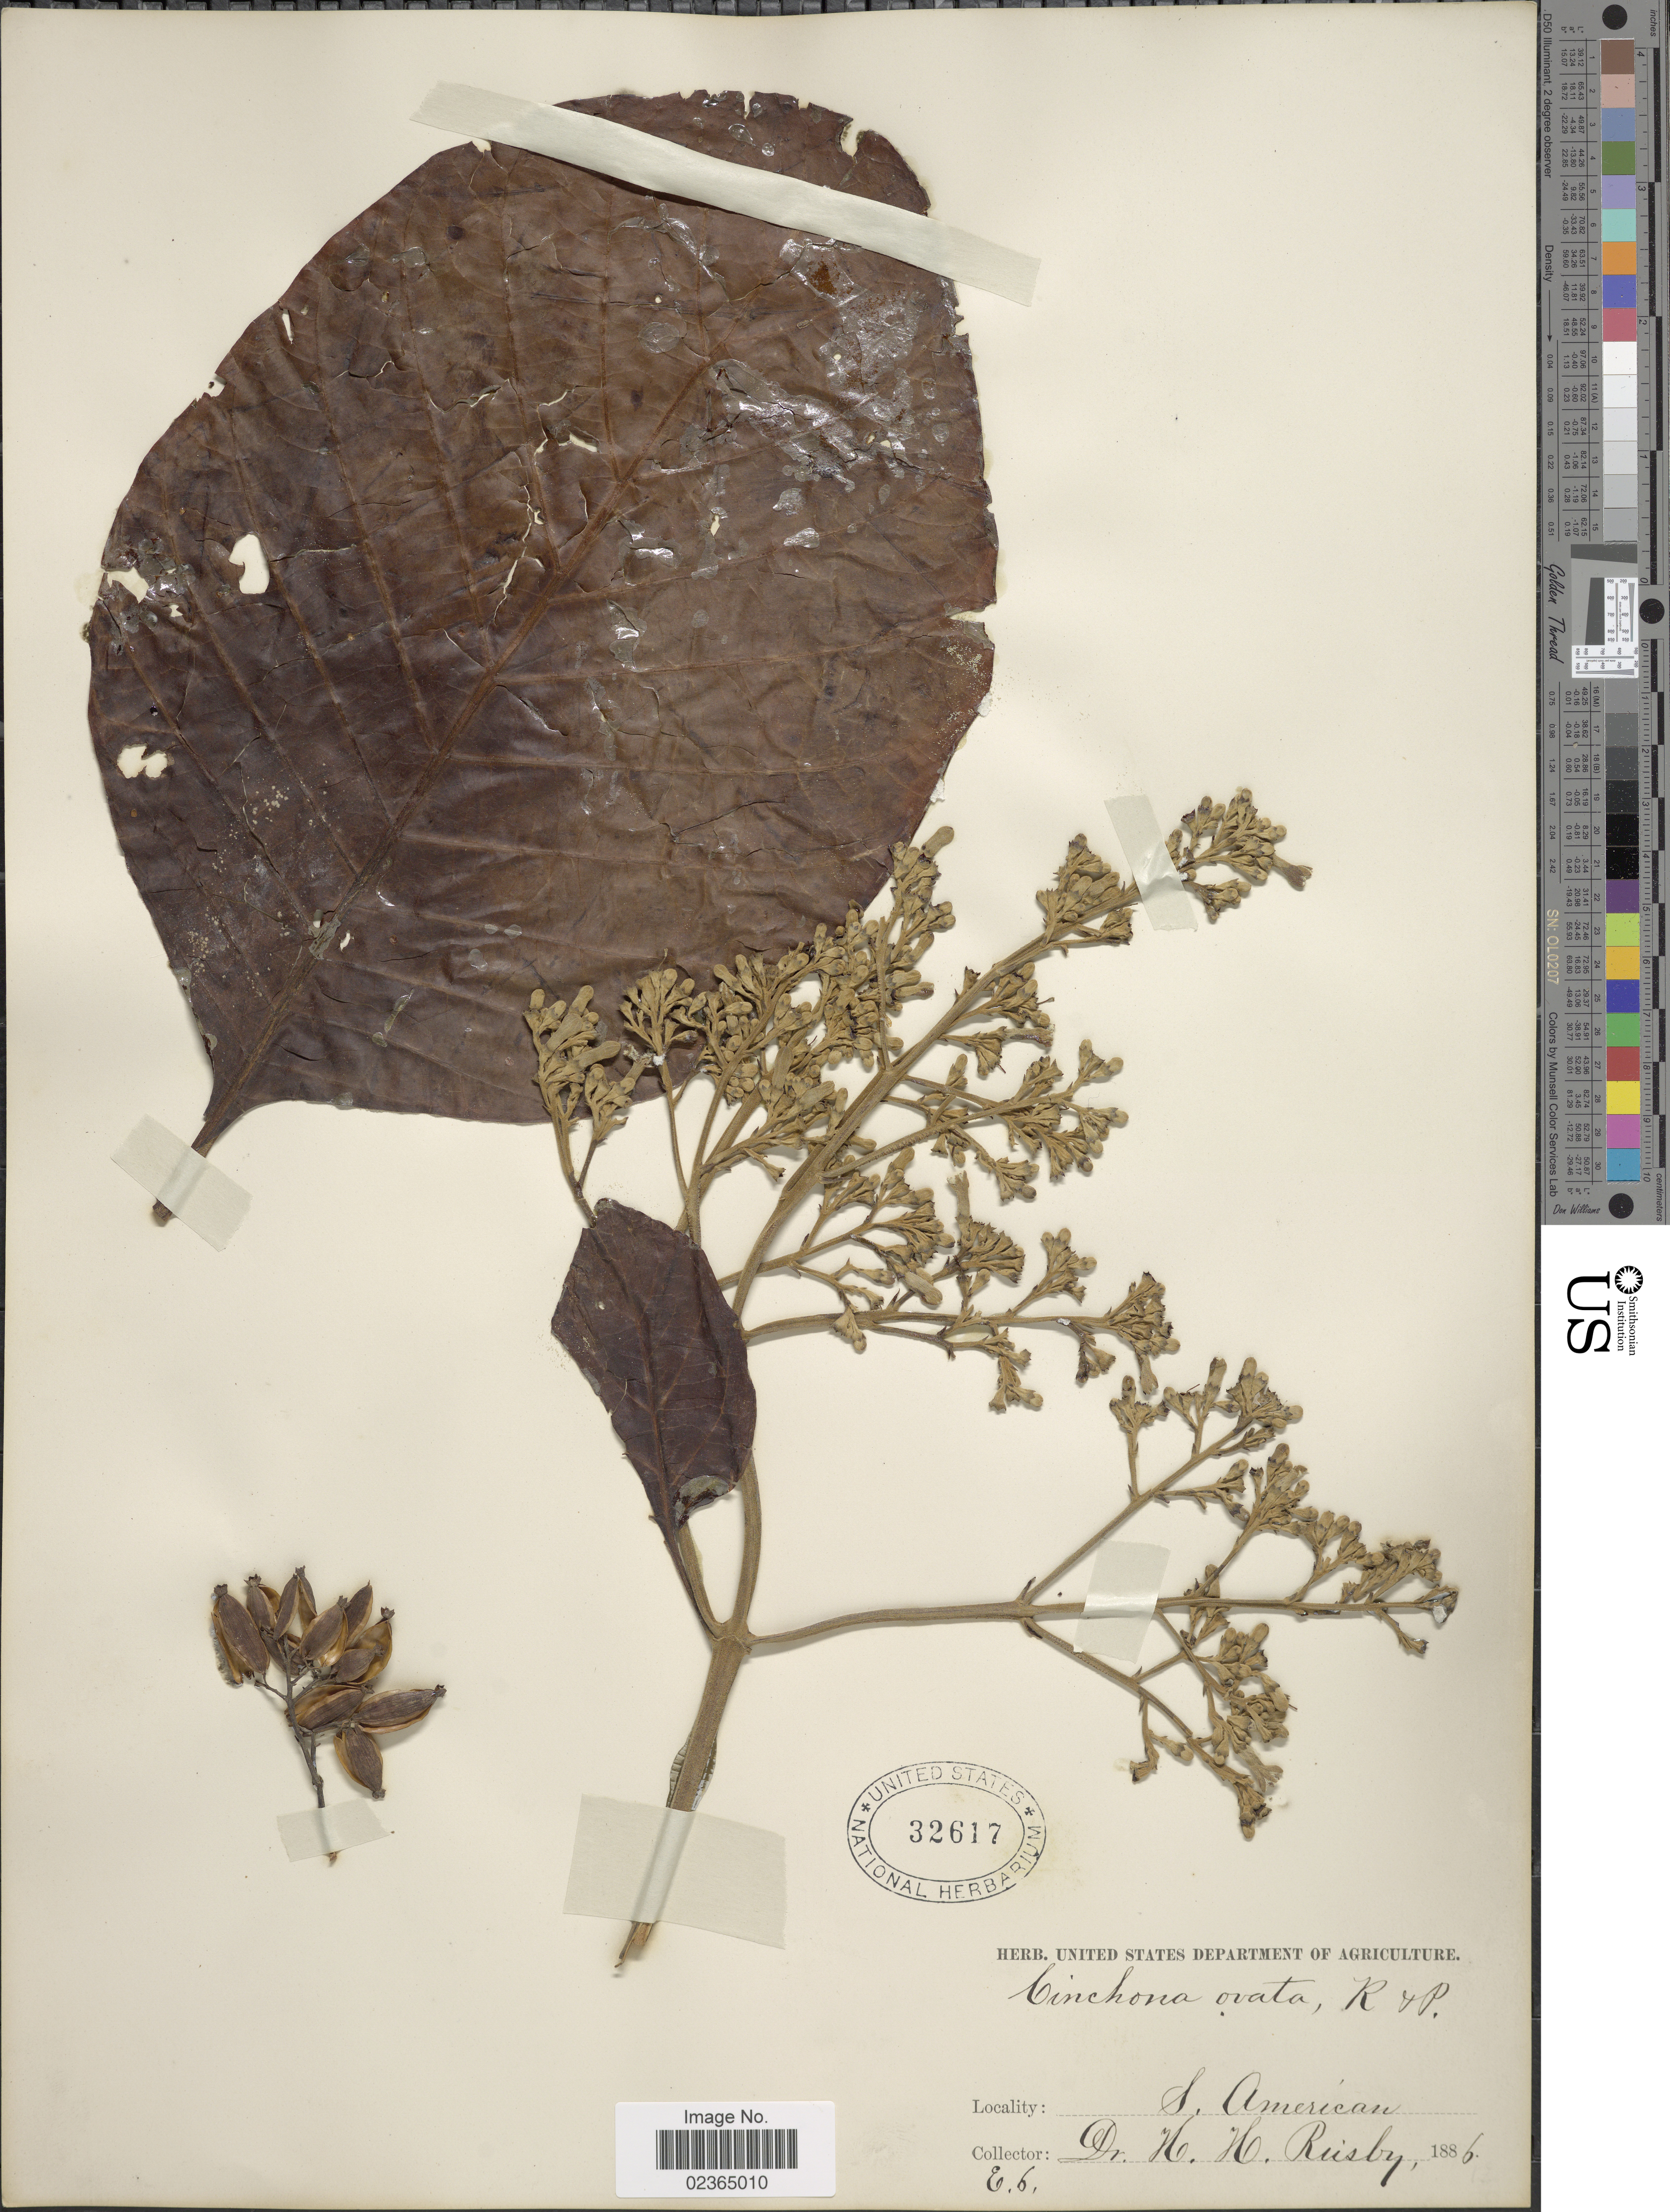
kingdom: Plantae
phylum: Tracheophyta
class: Magnoliopsida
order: Gentianales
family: Rubiaceae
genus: Cinchona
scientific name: Cinchona pubescens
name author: Vahl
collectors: H. H. Rusby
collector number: E. 6.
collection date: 1886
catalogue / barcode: US 32617